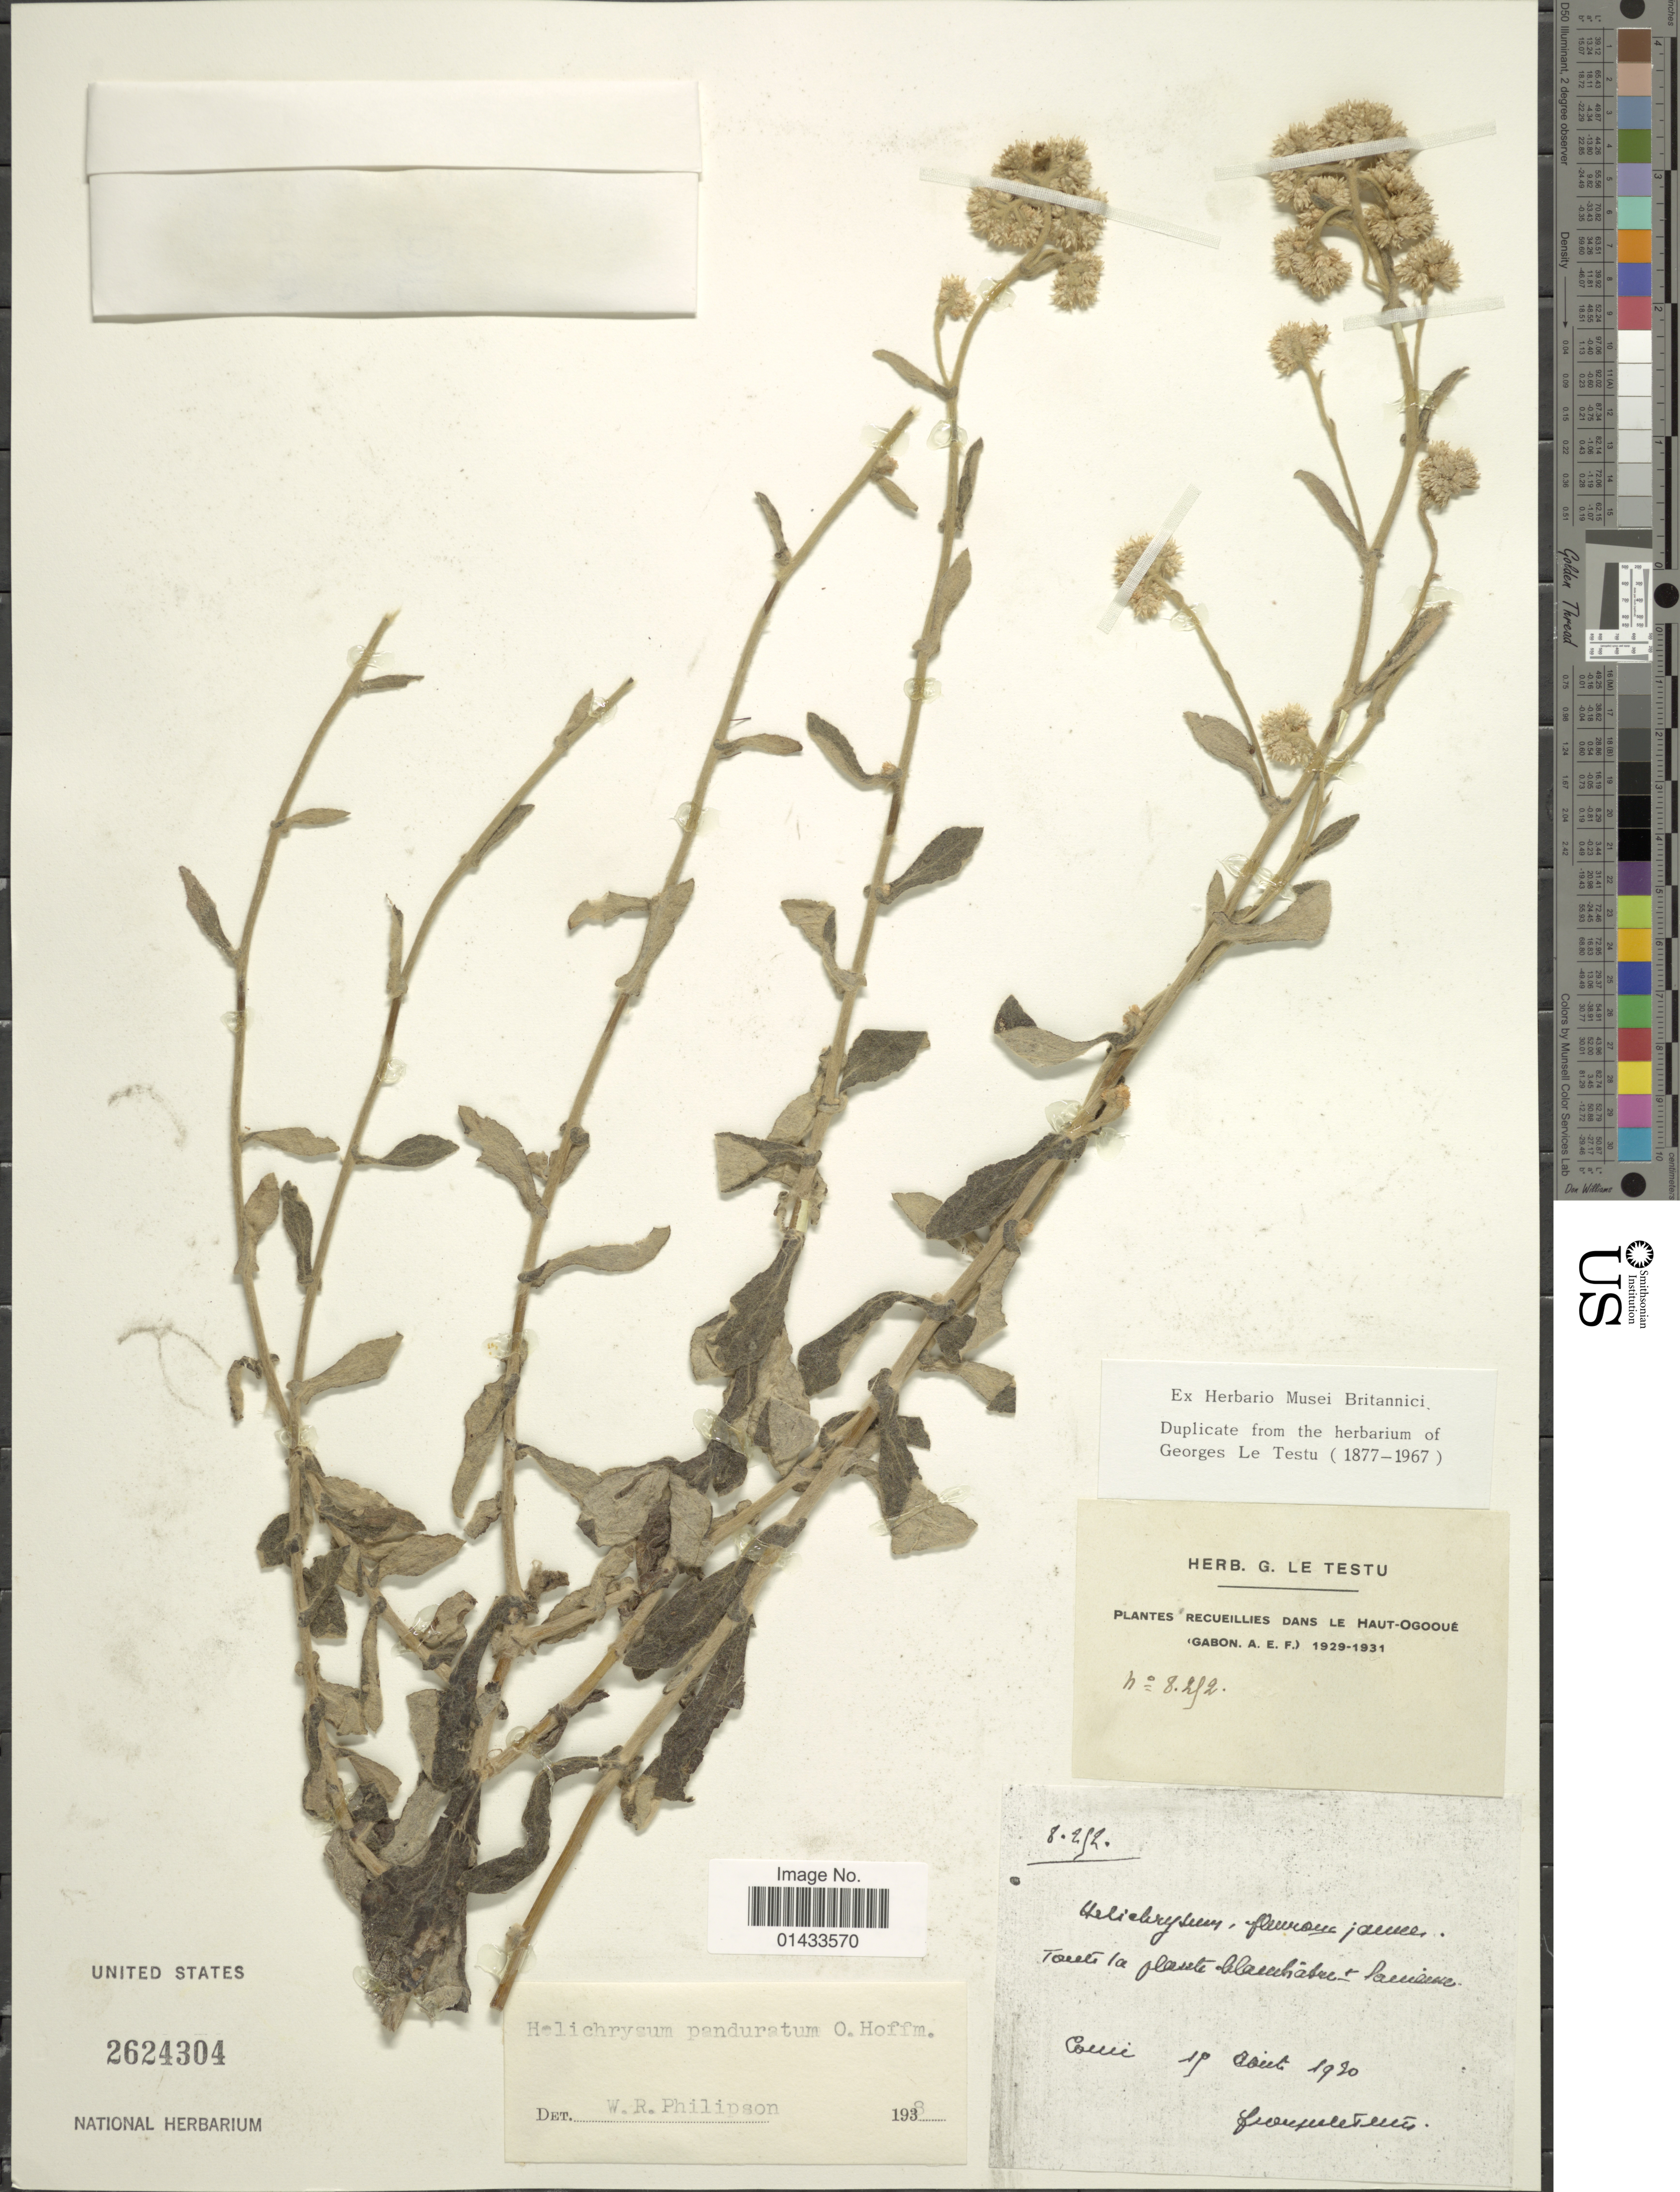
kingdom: Plantae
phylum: Tracheophyta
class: Magnoliopsida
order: Asterales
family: Asteraceae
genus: Helichrysum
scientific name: Helichrysum panduratum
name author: O. Hoffm.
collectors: ex herb. Le Testu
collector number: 8292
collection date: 1920-08-19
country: Gabon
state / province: Haut-Ogooué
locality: Touts la plantss blanchabee louisanna, Comi [interpreted]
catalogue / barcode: US 2624304